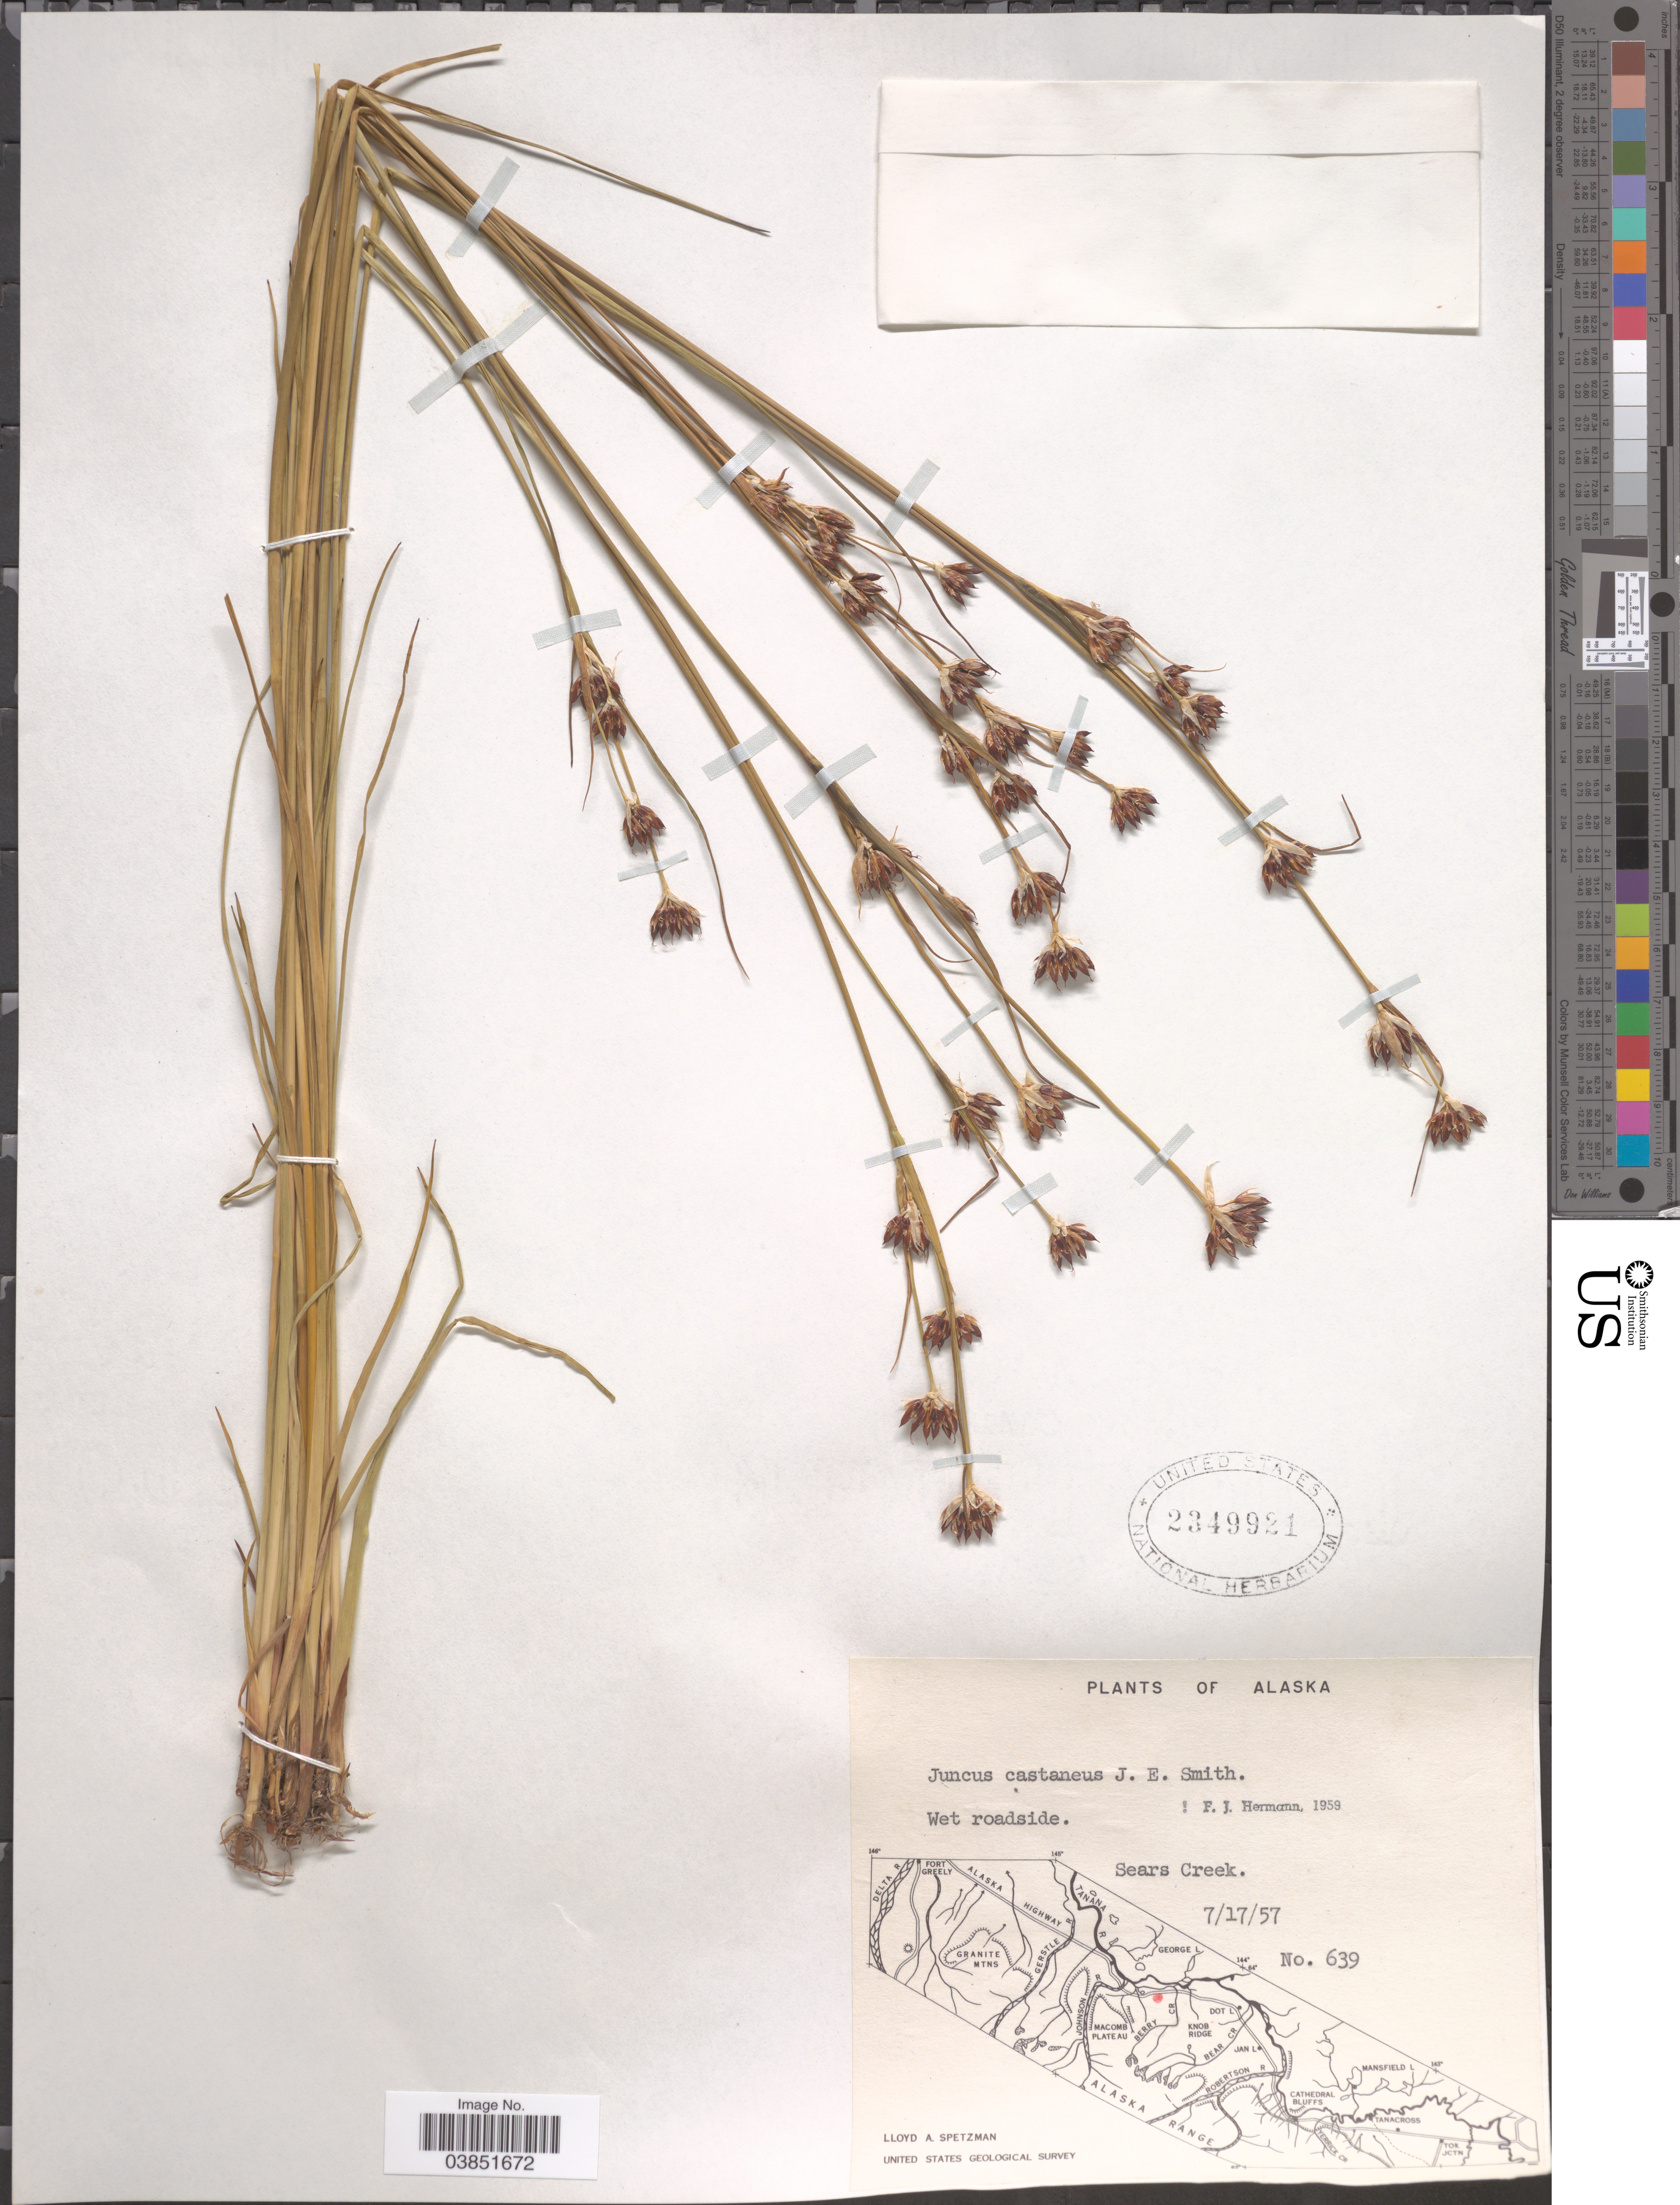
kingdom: Plantae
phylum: Tracheophyta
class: Liliopsida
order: Poales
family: Juncaceae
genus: Juncus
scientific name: Juncus castaneus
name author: Sm.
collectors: L. Spetzman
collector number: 639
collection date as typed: Transcribed d/m/y: 17/7/57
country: United States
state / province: Alaska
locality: Sears Creek.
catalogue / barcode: US 2349921